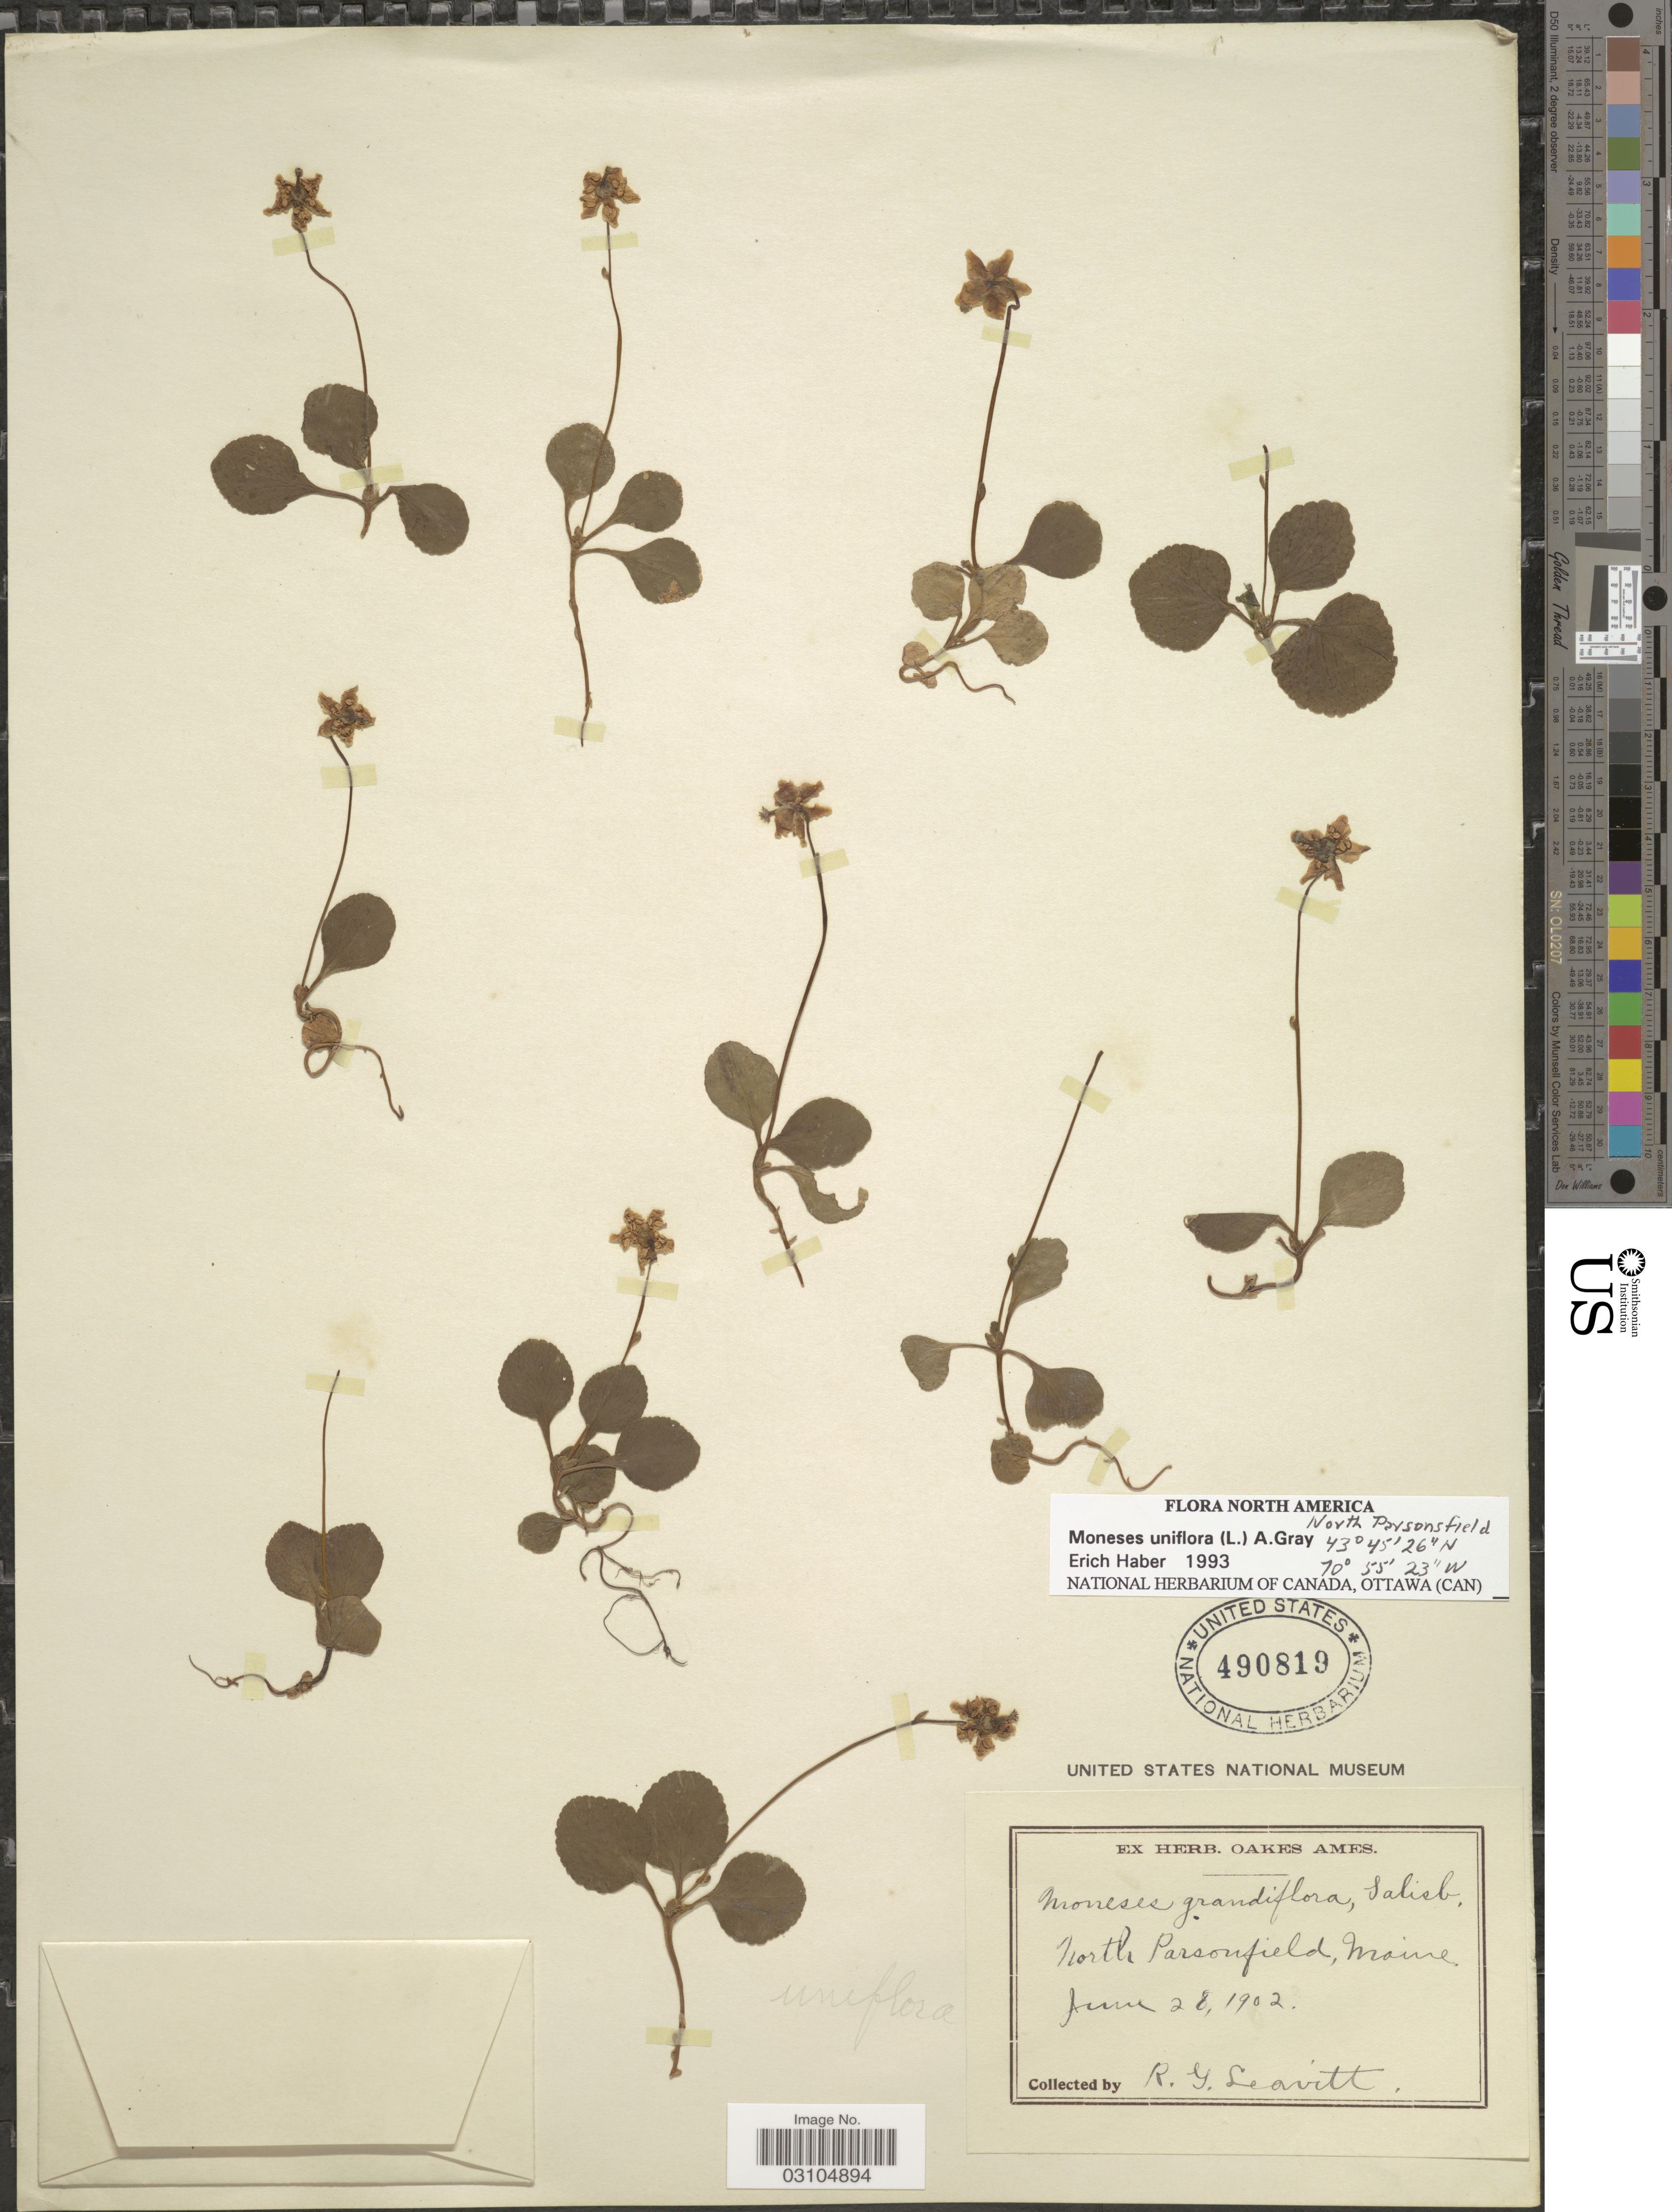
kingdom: Plantae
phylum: Tracheophyta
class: Magnoliopsida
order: Ericales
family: Ericaceae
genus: Moneses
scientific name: Moneses uniflora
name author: (L.) A. Gray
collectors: R. G. Leavitt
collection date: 1902-06-28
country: United States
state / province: Maine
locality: North Parsonfield.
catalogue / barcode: US 490819